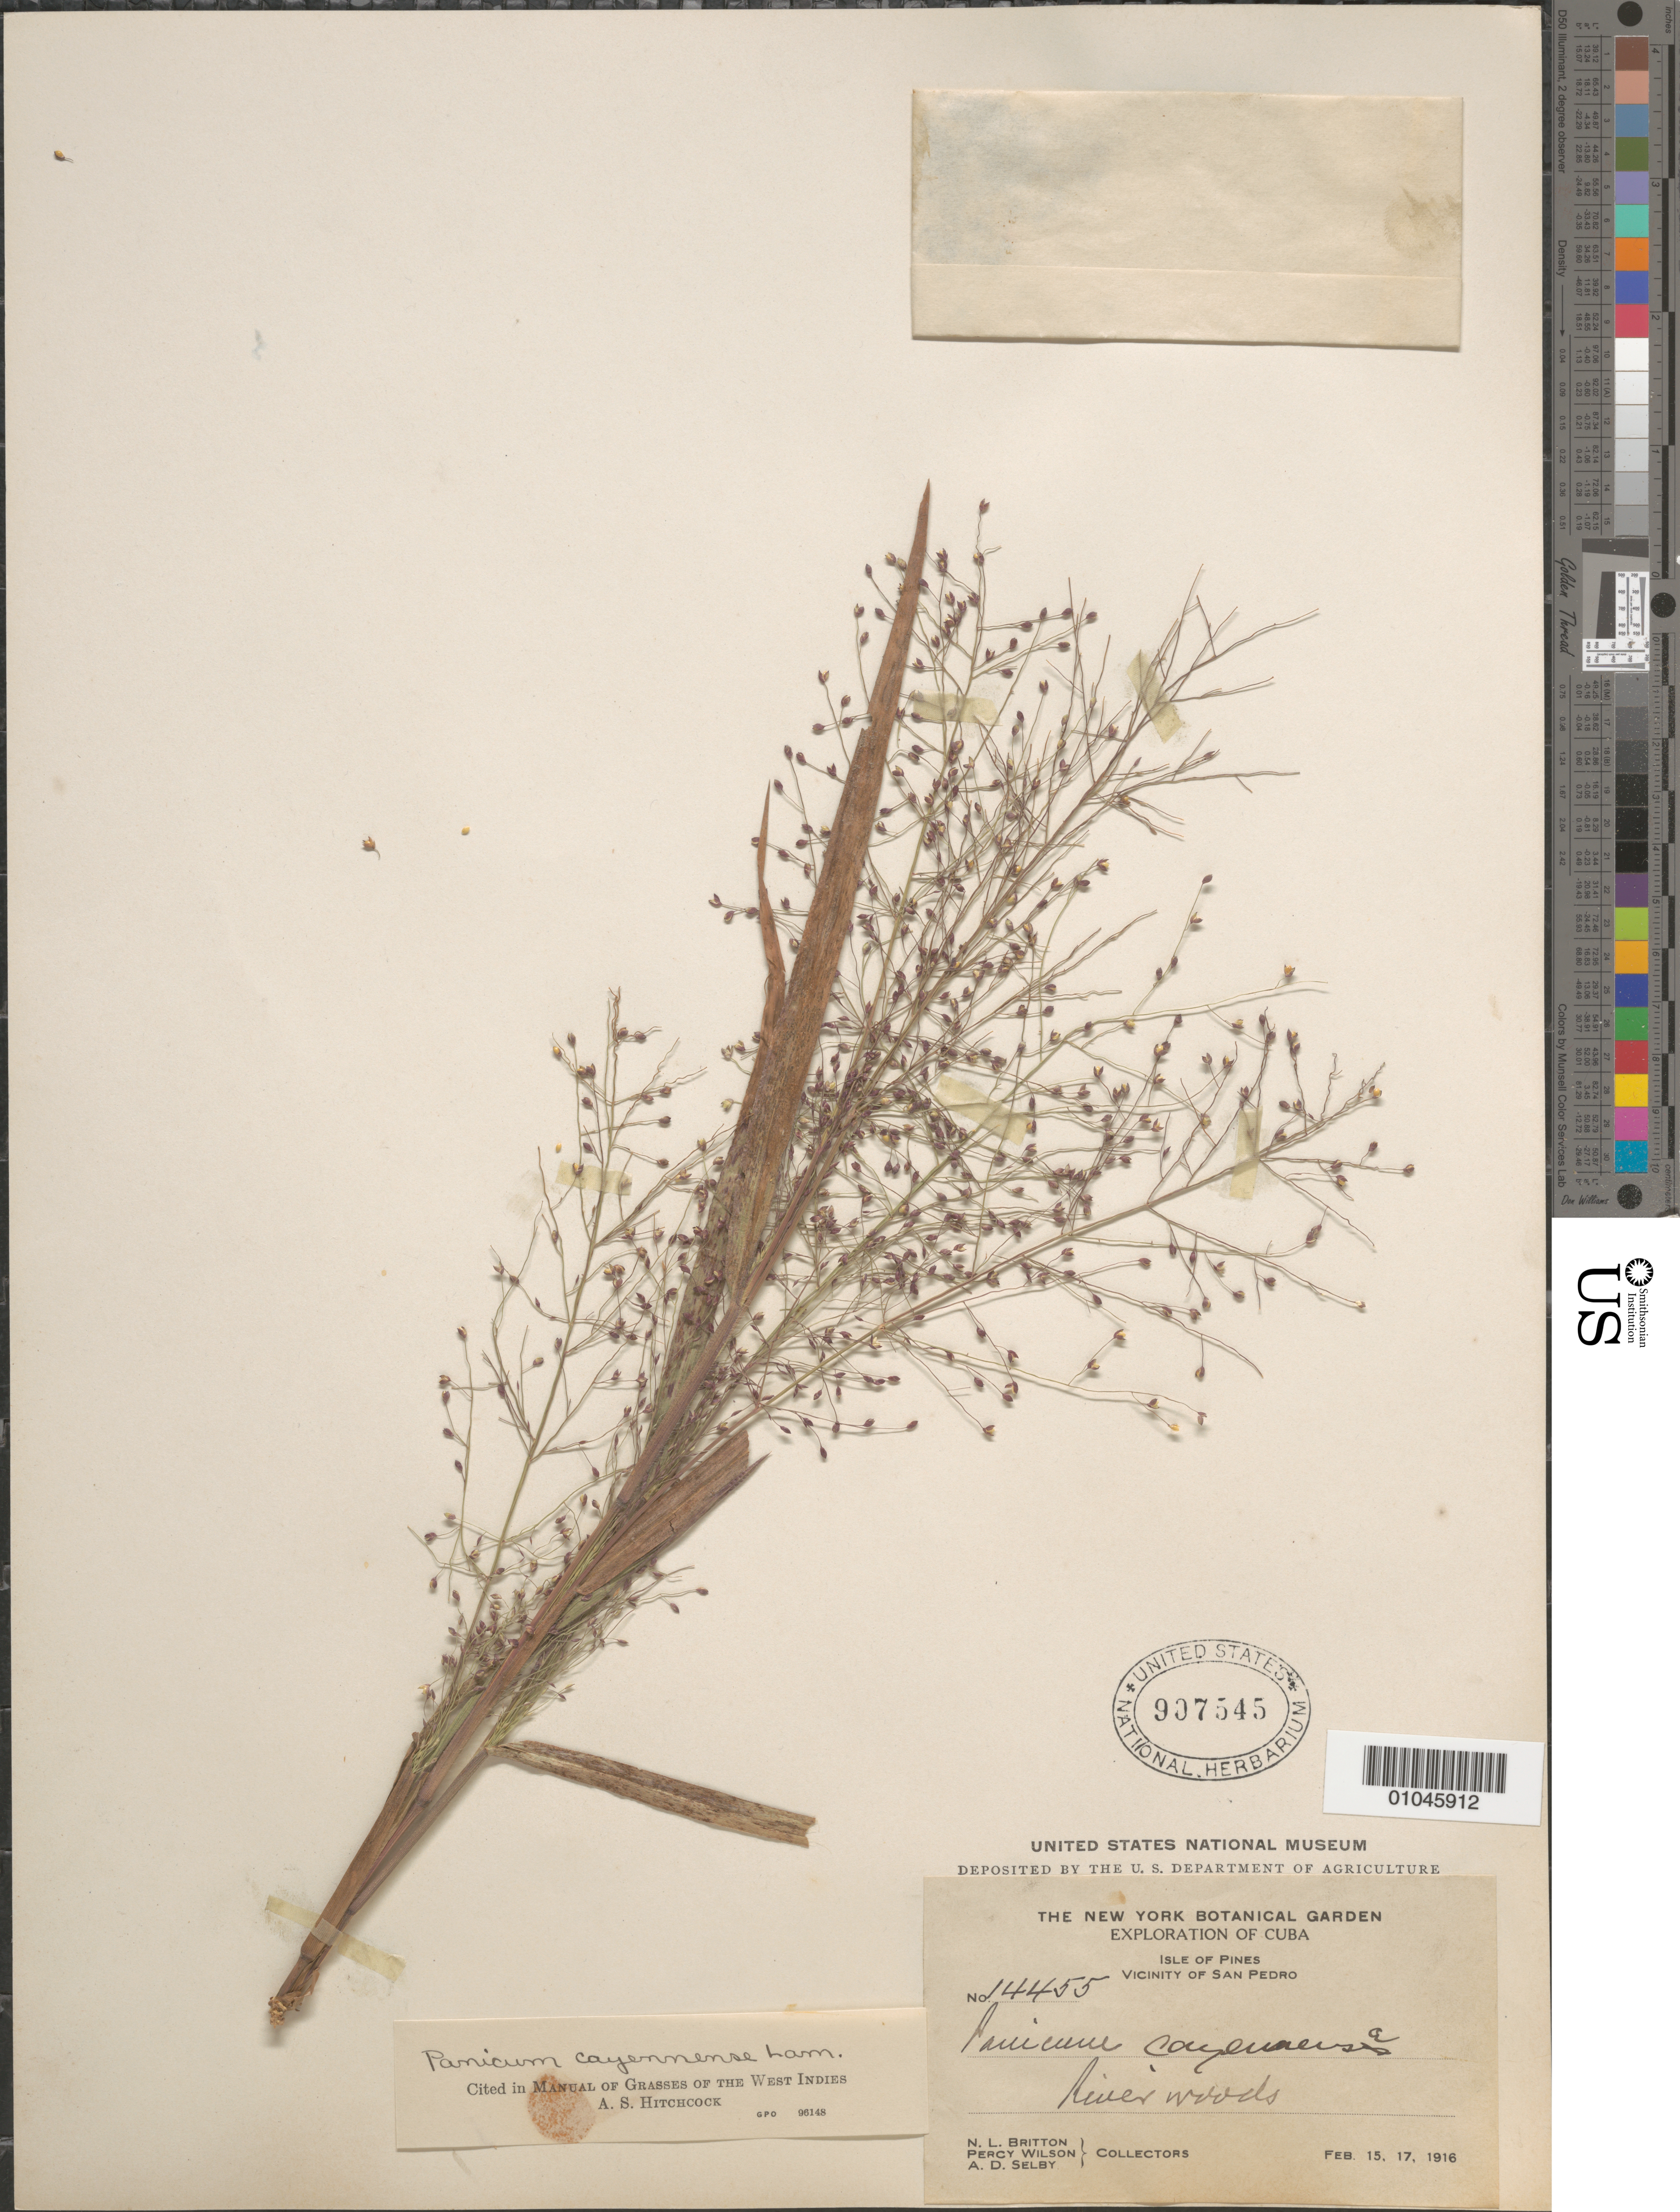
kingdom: Plantae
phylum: Tracheophyta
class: Liliopsida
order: Poales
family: Poaceae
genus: Panicum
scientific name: Panicum cayennense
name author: Lam.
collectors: N. Britton, P. Wilson & A. Selby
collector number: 14455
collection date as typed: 15 Feb 1916 to 17 Feb 1916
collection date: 1916-02-15/1916-02-17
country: Cuba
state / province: Isla de la Juventud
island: Isla de la Juventud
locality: [Isle of Pines], vicinity of San Pedro River woods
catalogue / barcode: US 907545